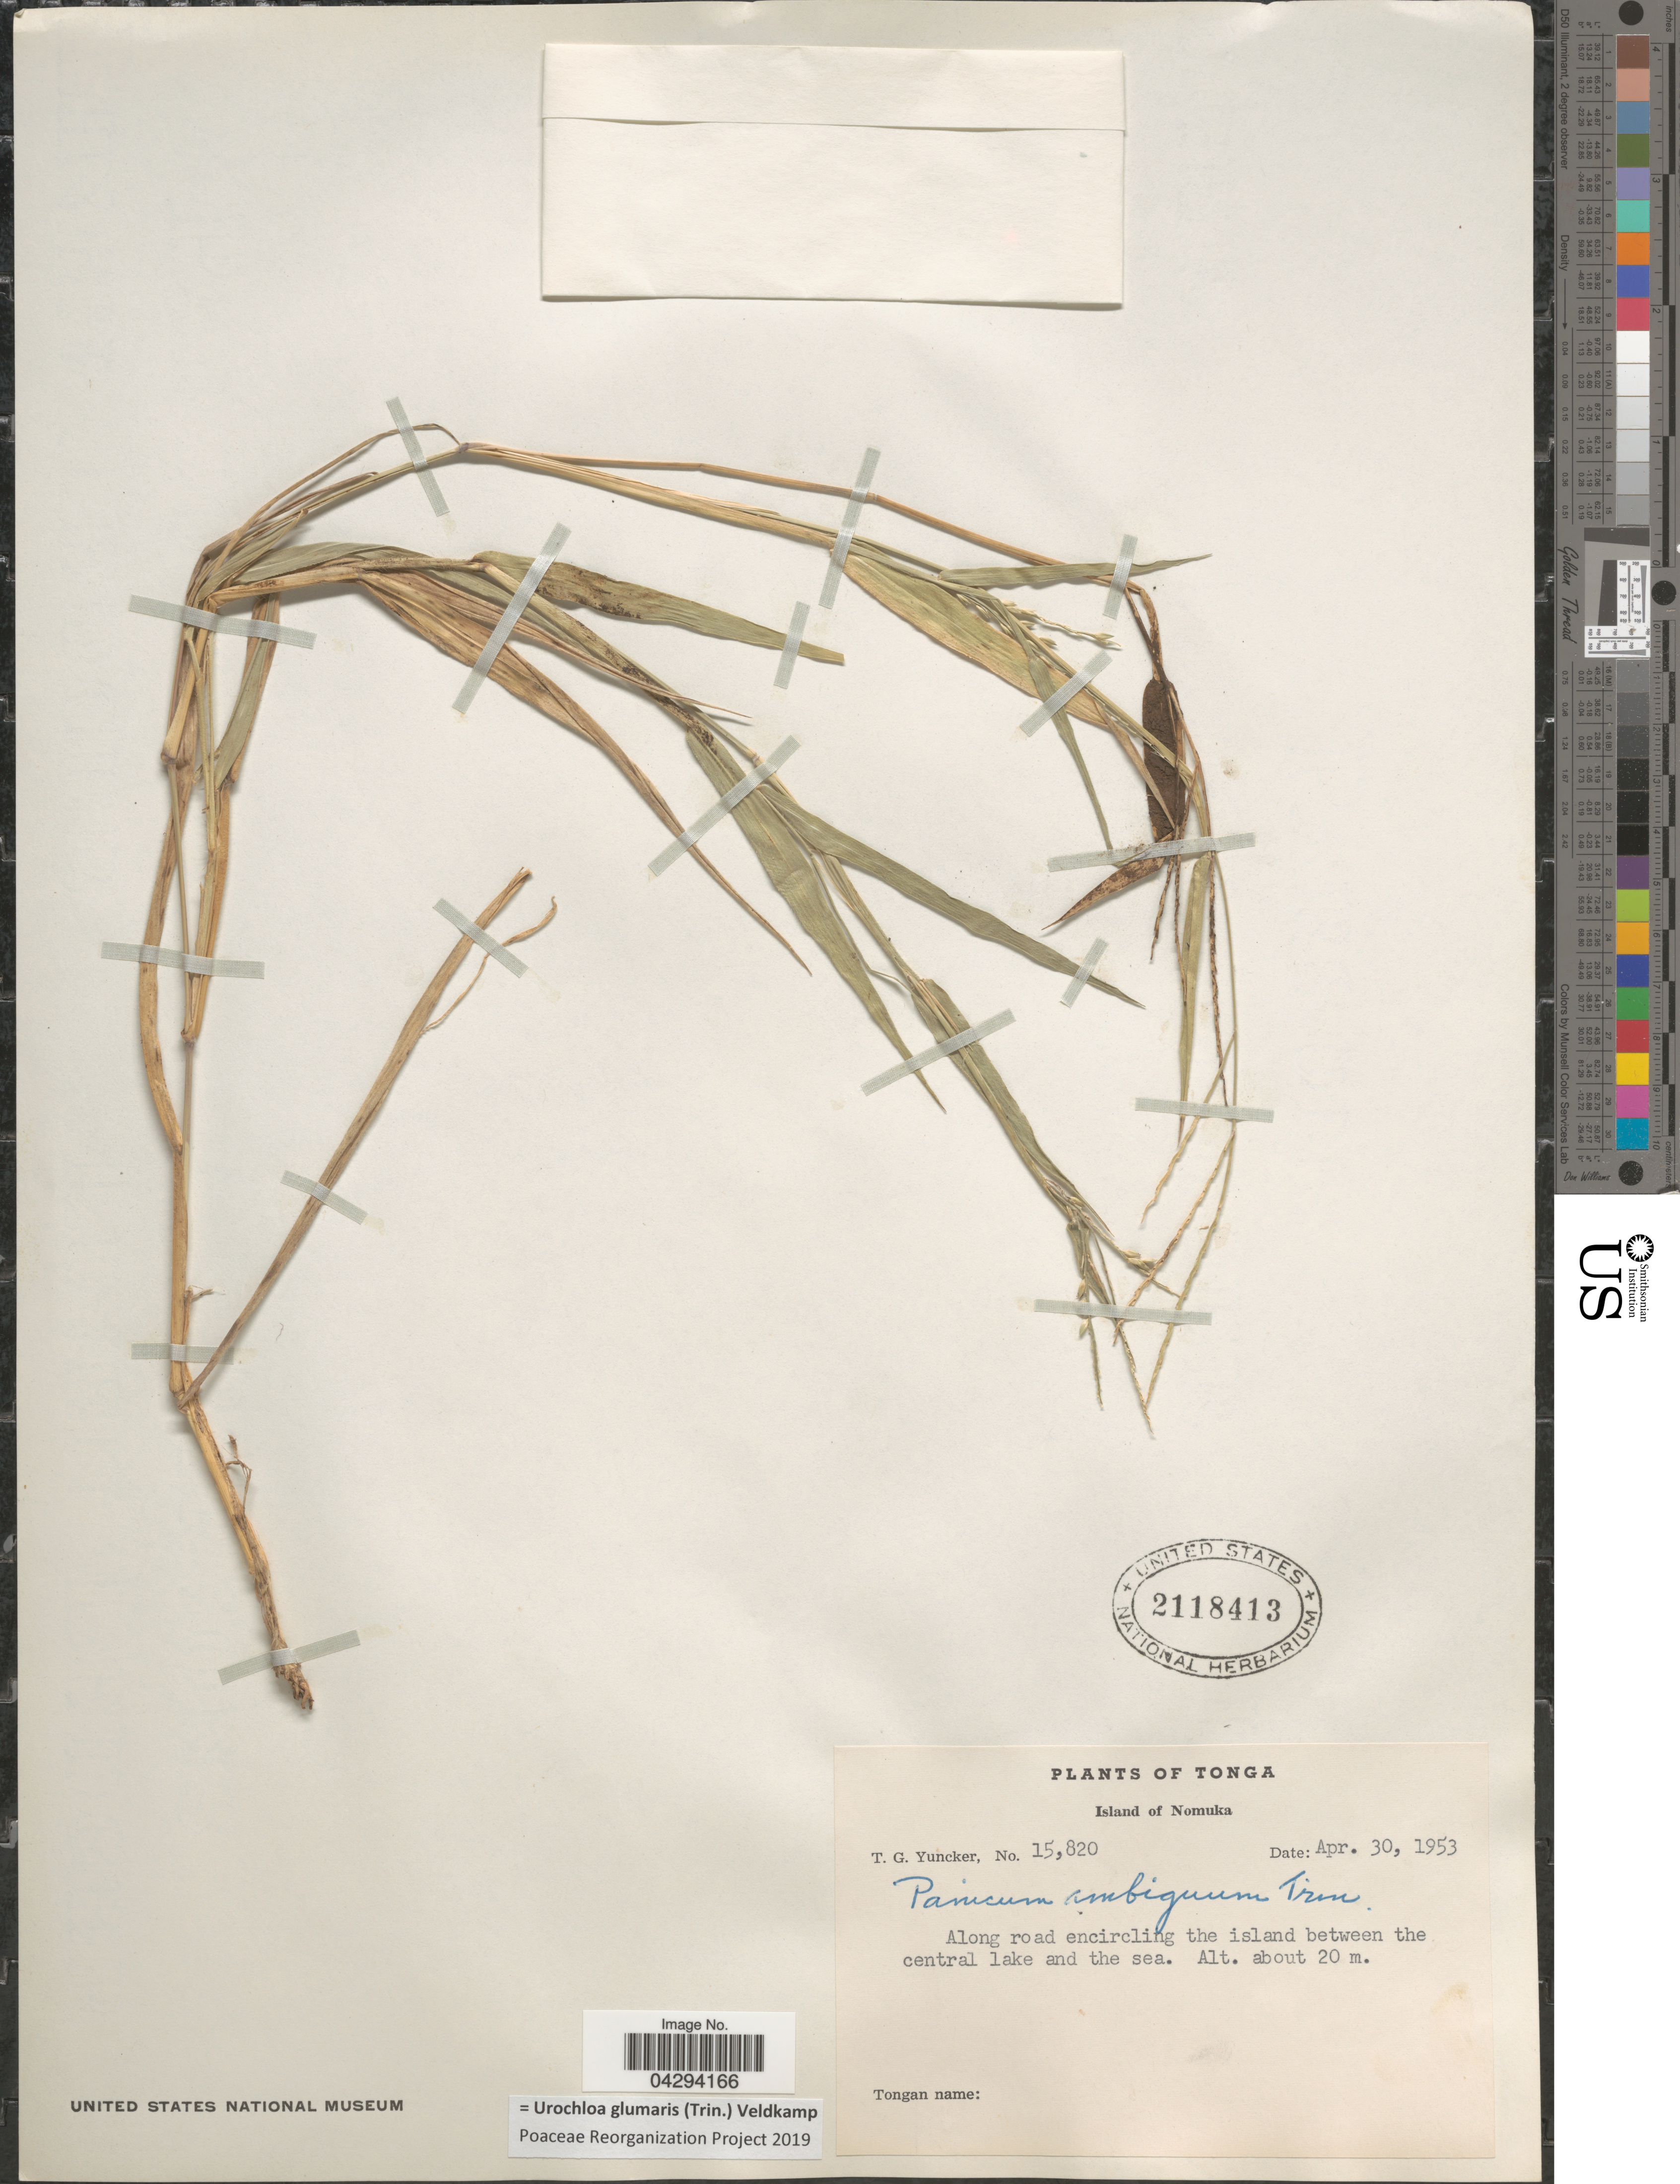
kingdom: Plantae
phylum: Tracheophyta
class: Liliopsida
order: Poales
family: Poaceae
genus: Urochloa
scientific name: Urochloa glumaris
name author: (Trin.) Veldkamp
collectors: T. G. Yuncker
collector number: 15820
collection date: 1953-04-30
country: Tonga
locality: Island of Nomuka. Along road encircling the island between the central lake and the sea.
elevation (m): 20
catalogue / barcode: US 2118413